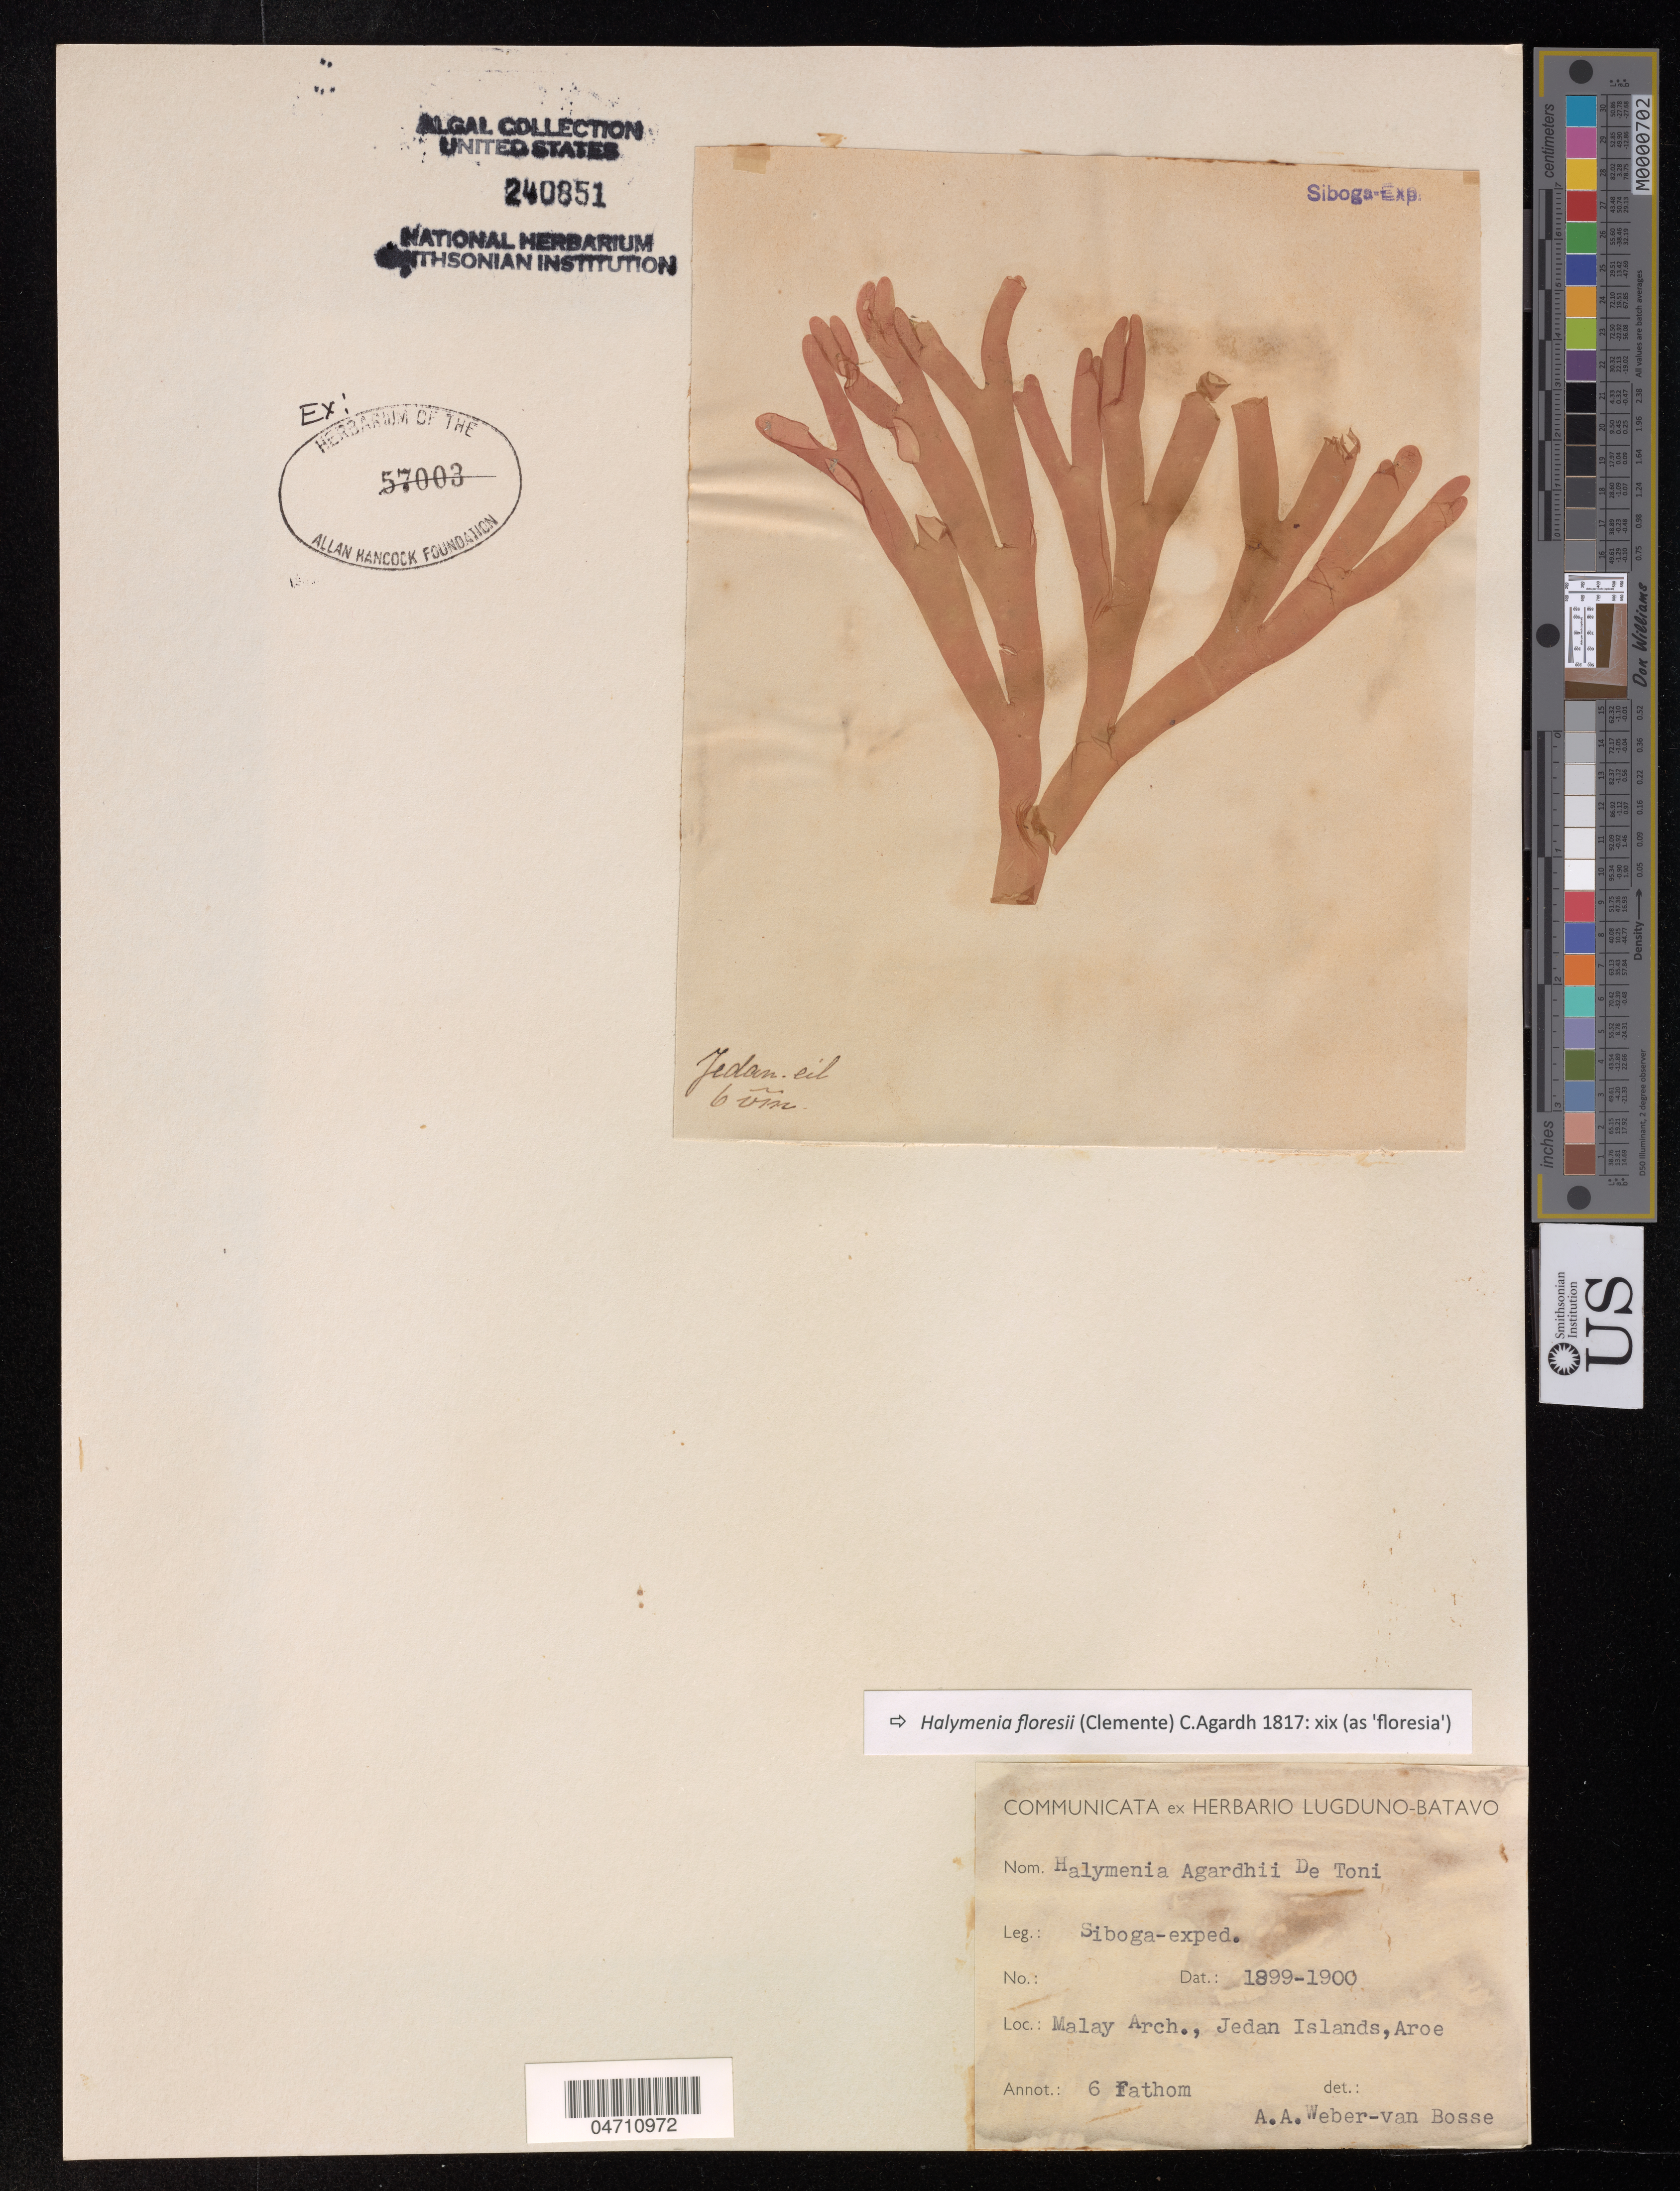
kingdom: Plantae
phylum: Rhodophyta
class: Florideophyceae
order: Halymeniales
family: Halymeniaceae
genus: Halymenia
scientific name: Halymenia agardhii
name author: De Toni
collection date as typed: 1900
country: Malaysia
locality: Jedan Islands, Aroe.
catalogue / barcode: US 57003